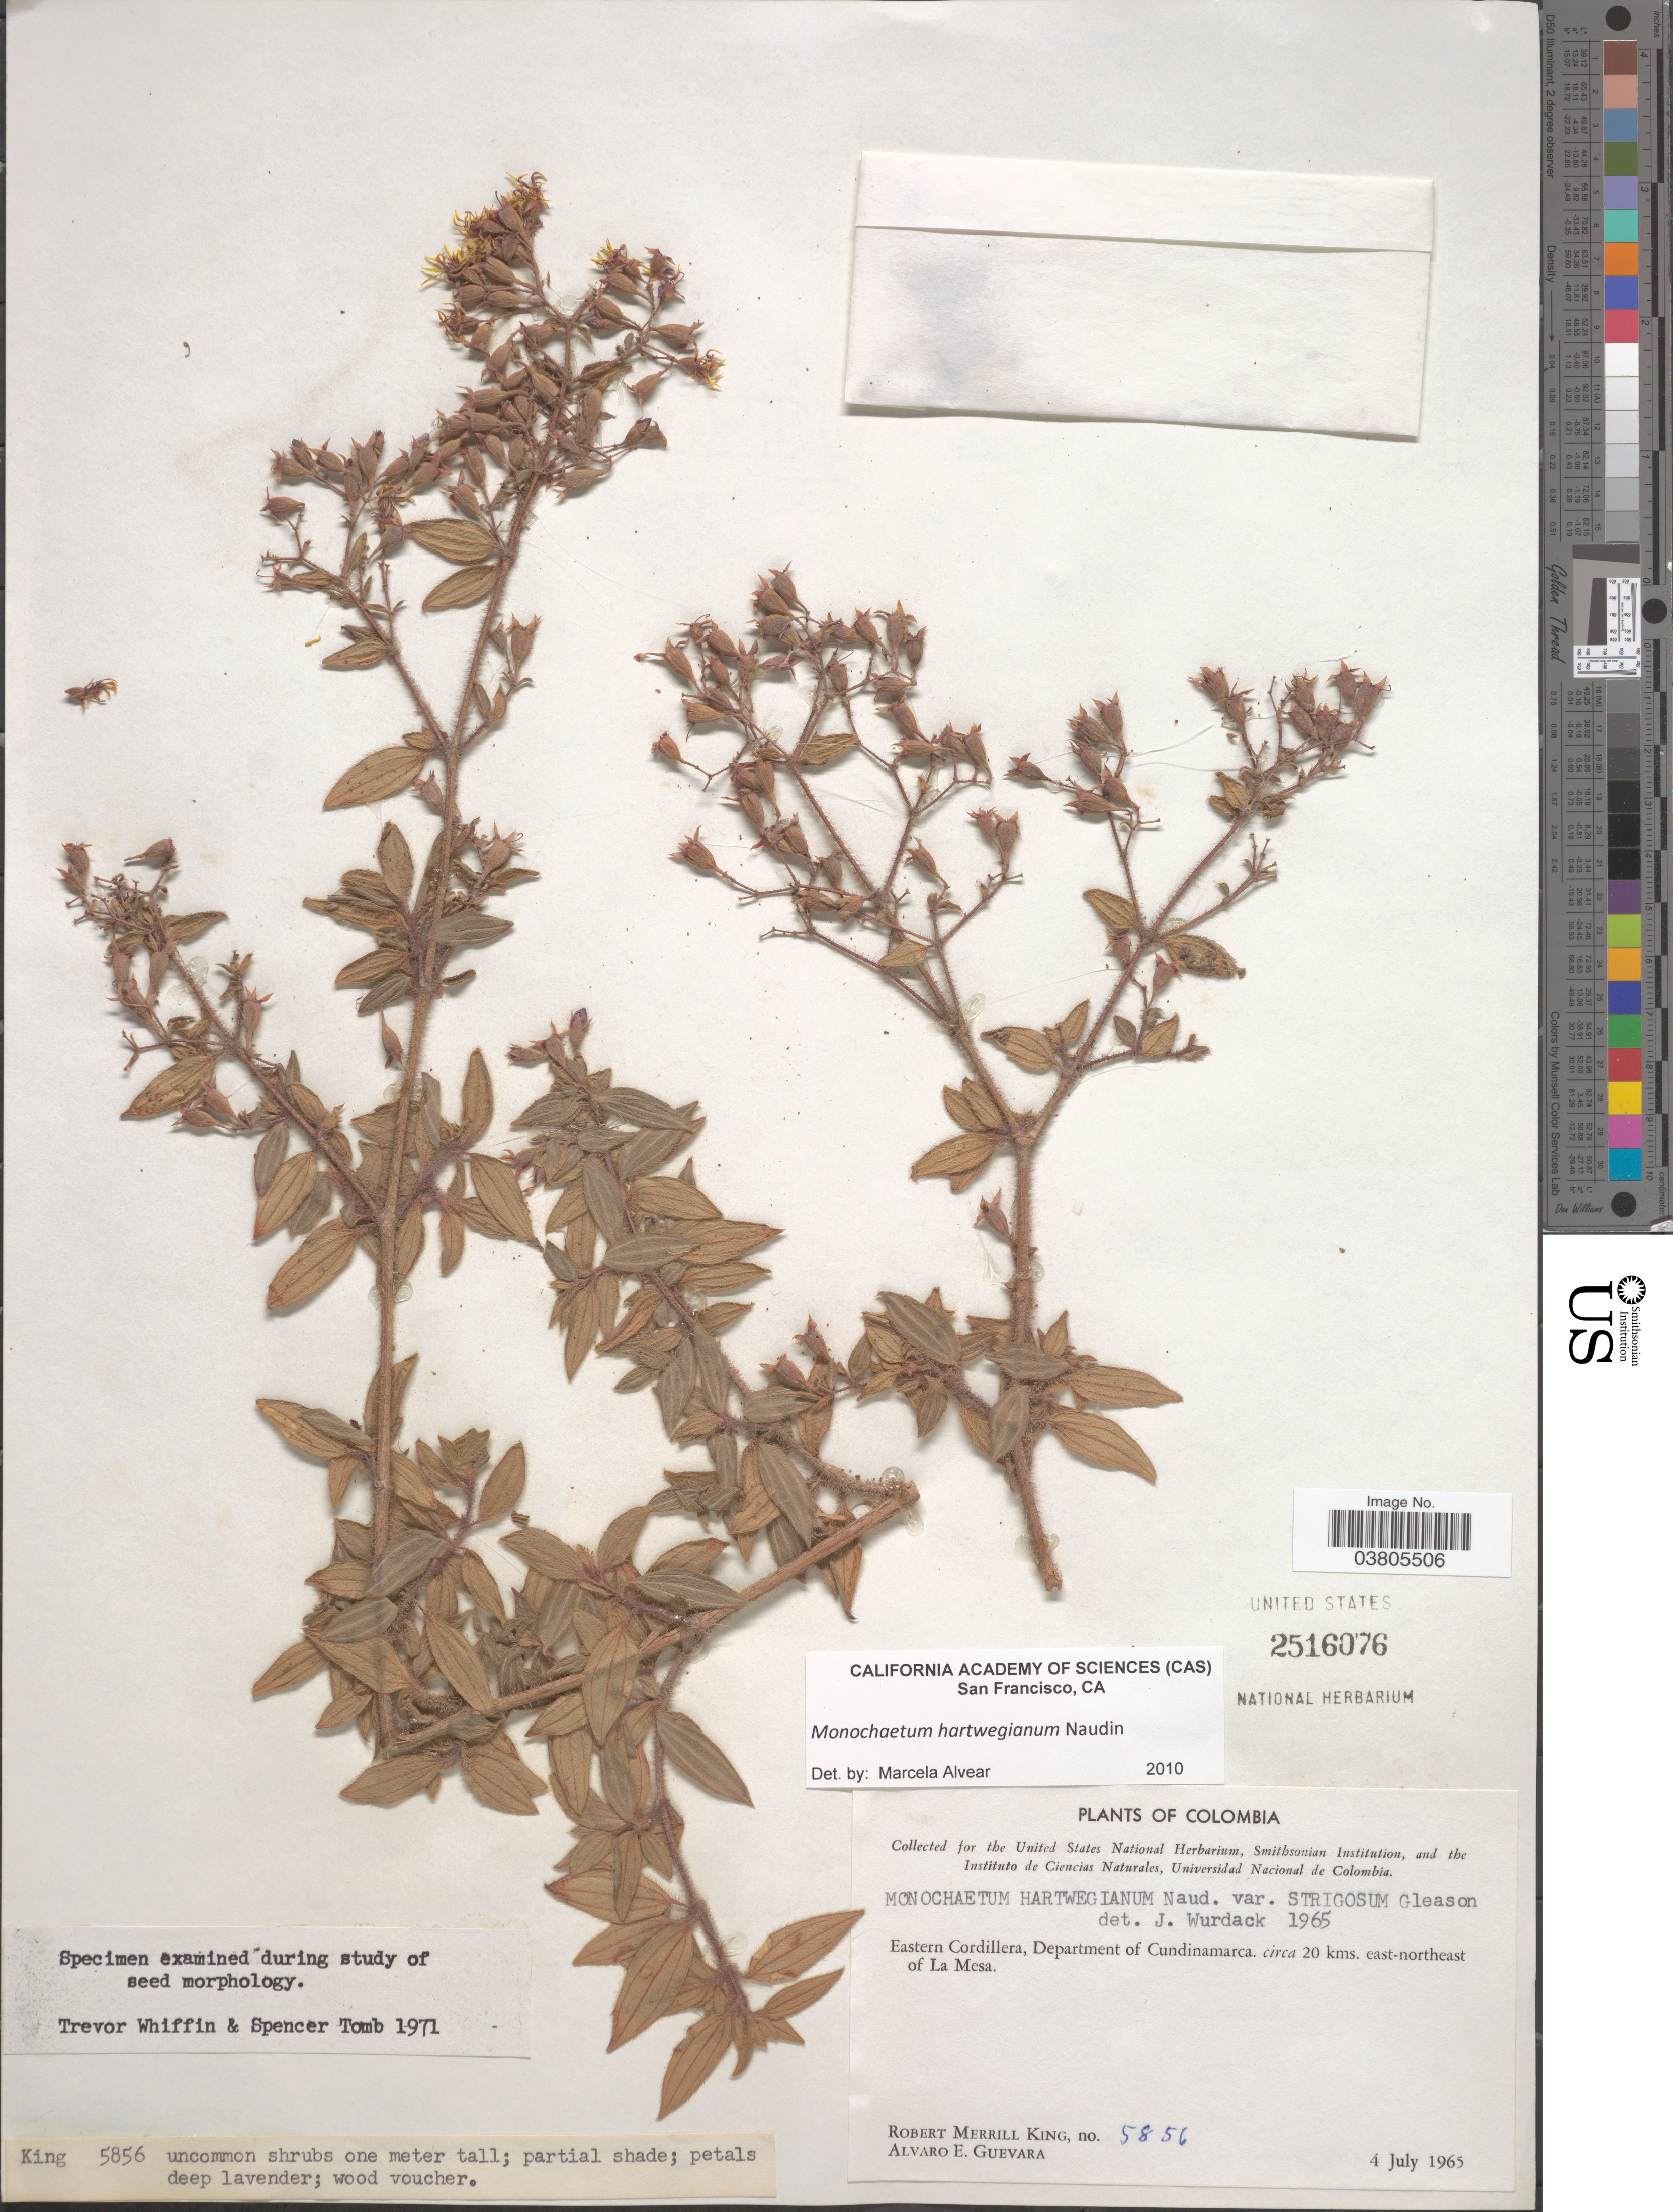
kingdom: Plantae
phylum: Tracheophyta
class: Magnoliopsida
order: Myrtales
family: Melastomataceae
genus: Monochaetum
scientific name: Monochaetum hartwegianum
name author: Naudin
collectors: R. M. King & A. E. Guevara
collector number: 5856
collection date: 1965-07-04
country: Colombia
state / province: Cundinamarca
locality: Eastern Cordillera, Department of Cundinamarca. cicra 20 kms. east-northeast of La Mesa.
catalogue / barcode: US 2516076